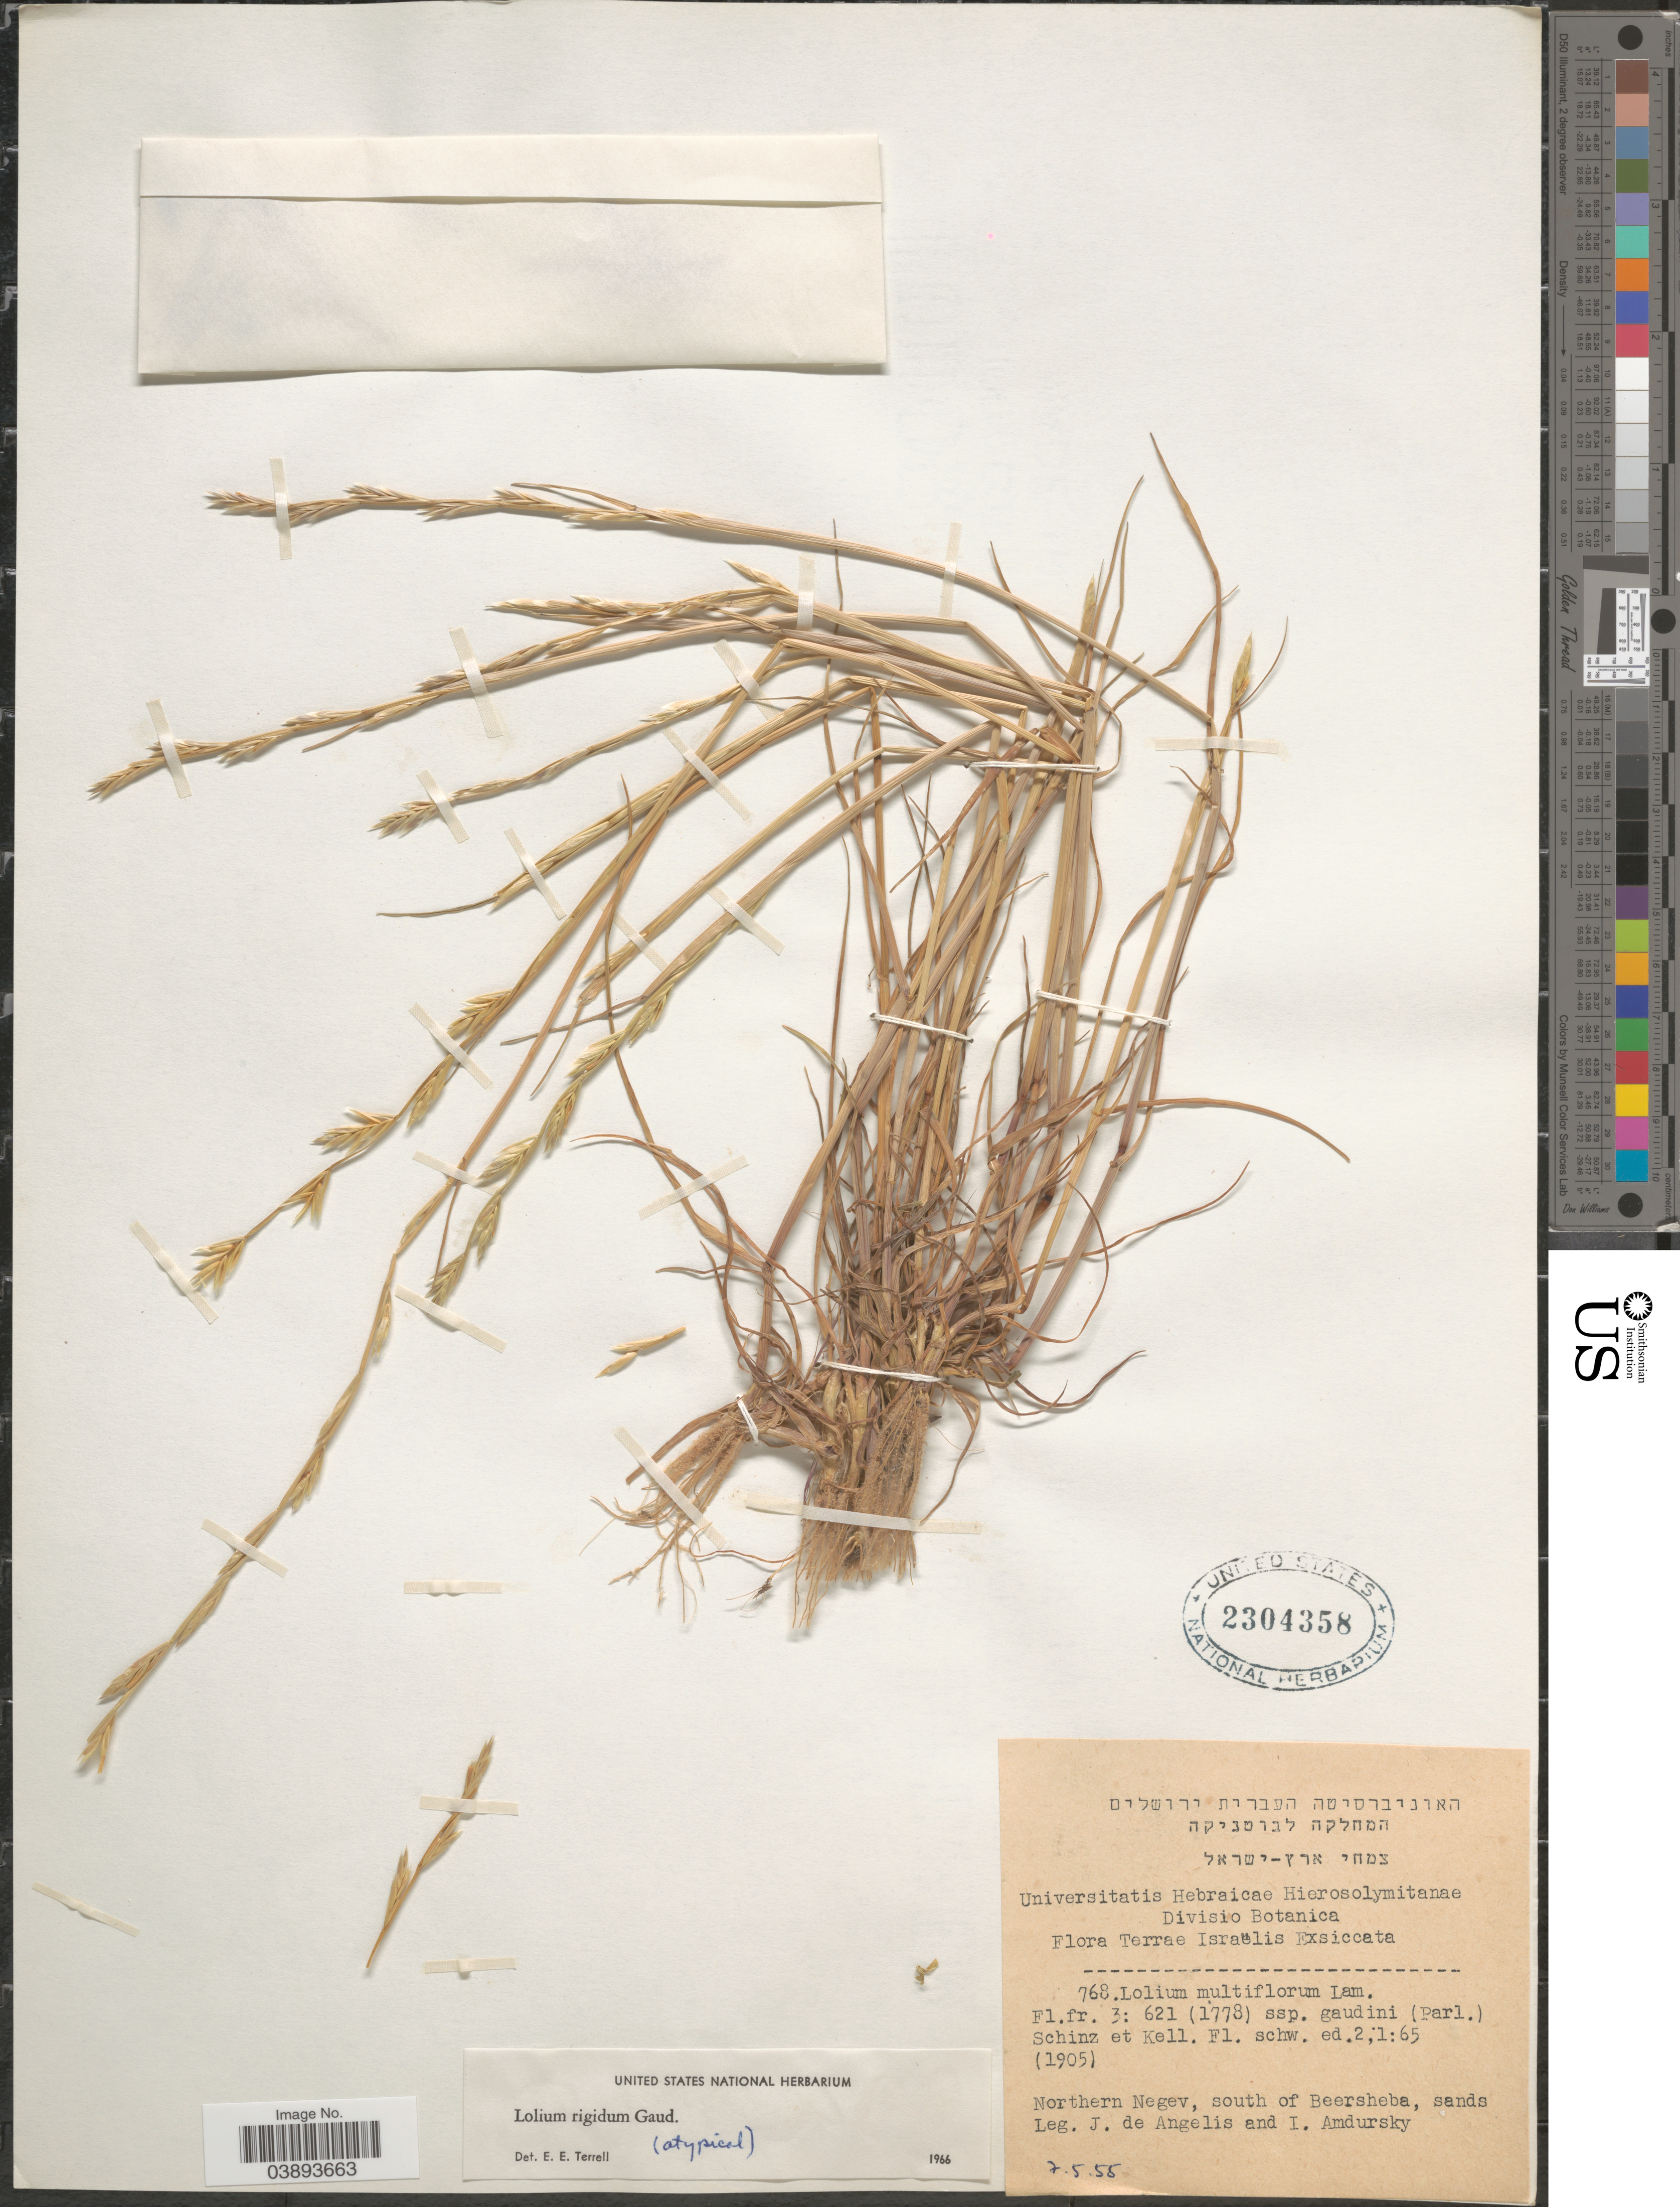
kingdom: Plantae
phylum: Tracheophyta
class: Liliopsida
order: Poales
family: Poaceae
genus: Lolium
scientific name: Lolium rigidum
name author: Gaudin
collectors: J. Angelis & I. Amdursky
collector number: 768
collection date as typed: Transcribed d/m/y: 7/5/55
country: Israel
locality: Terrae Israëlis. Northern Negev, south of Beersheba, sands.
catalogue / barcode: US 2304358